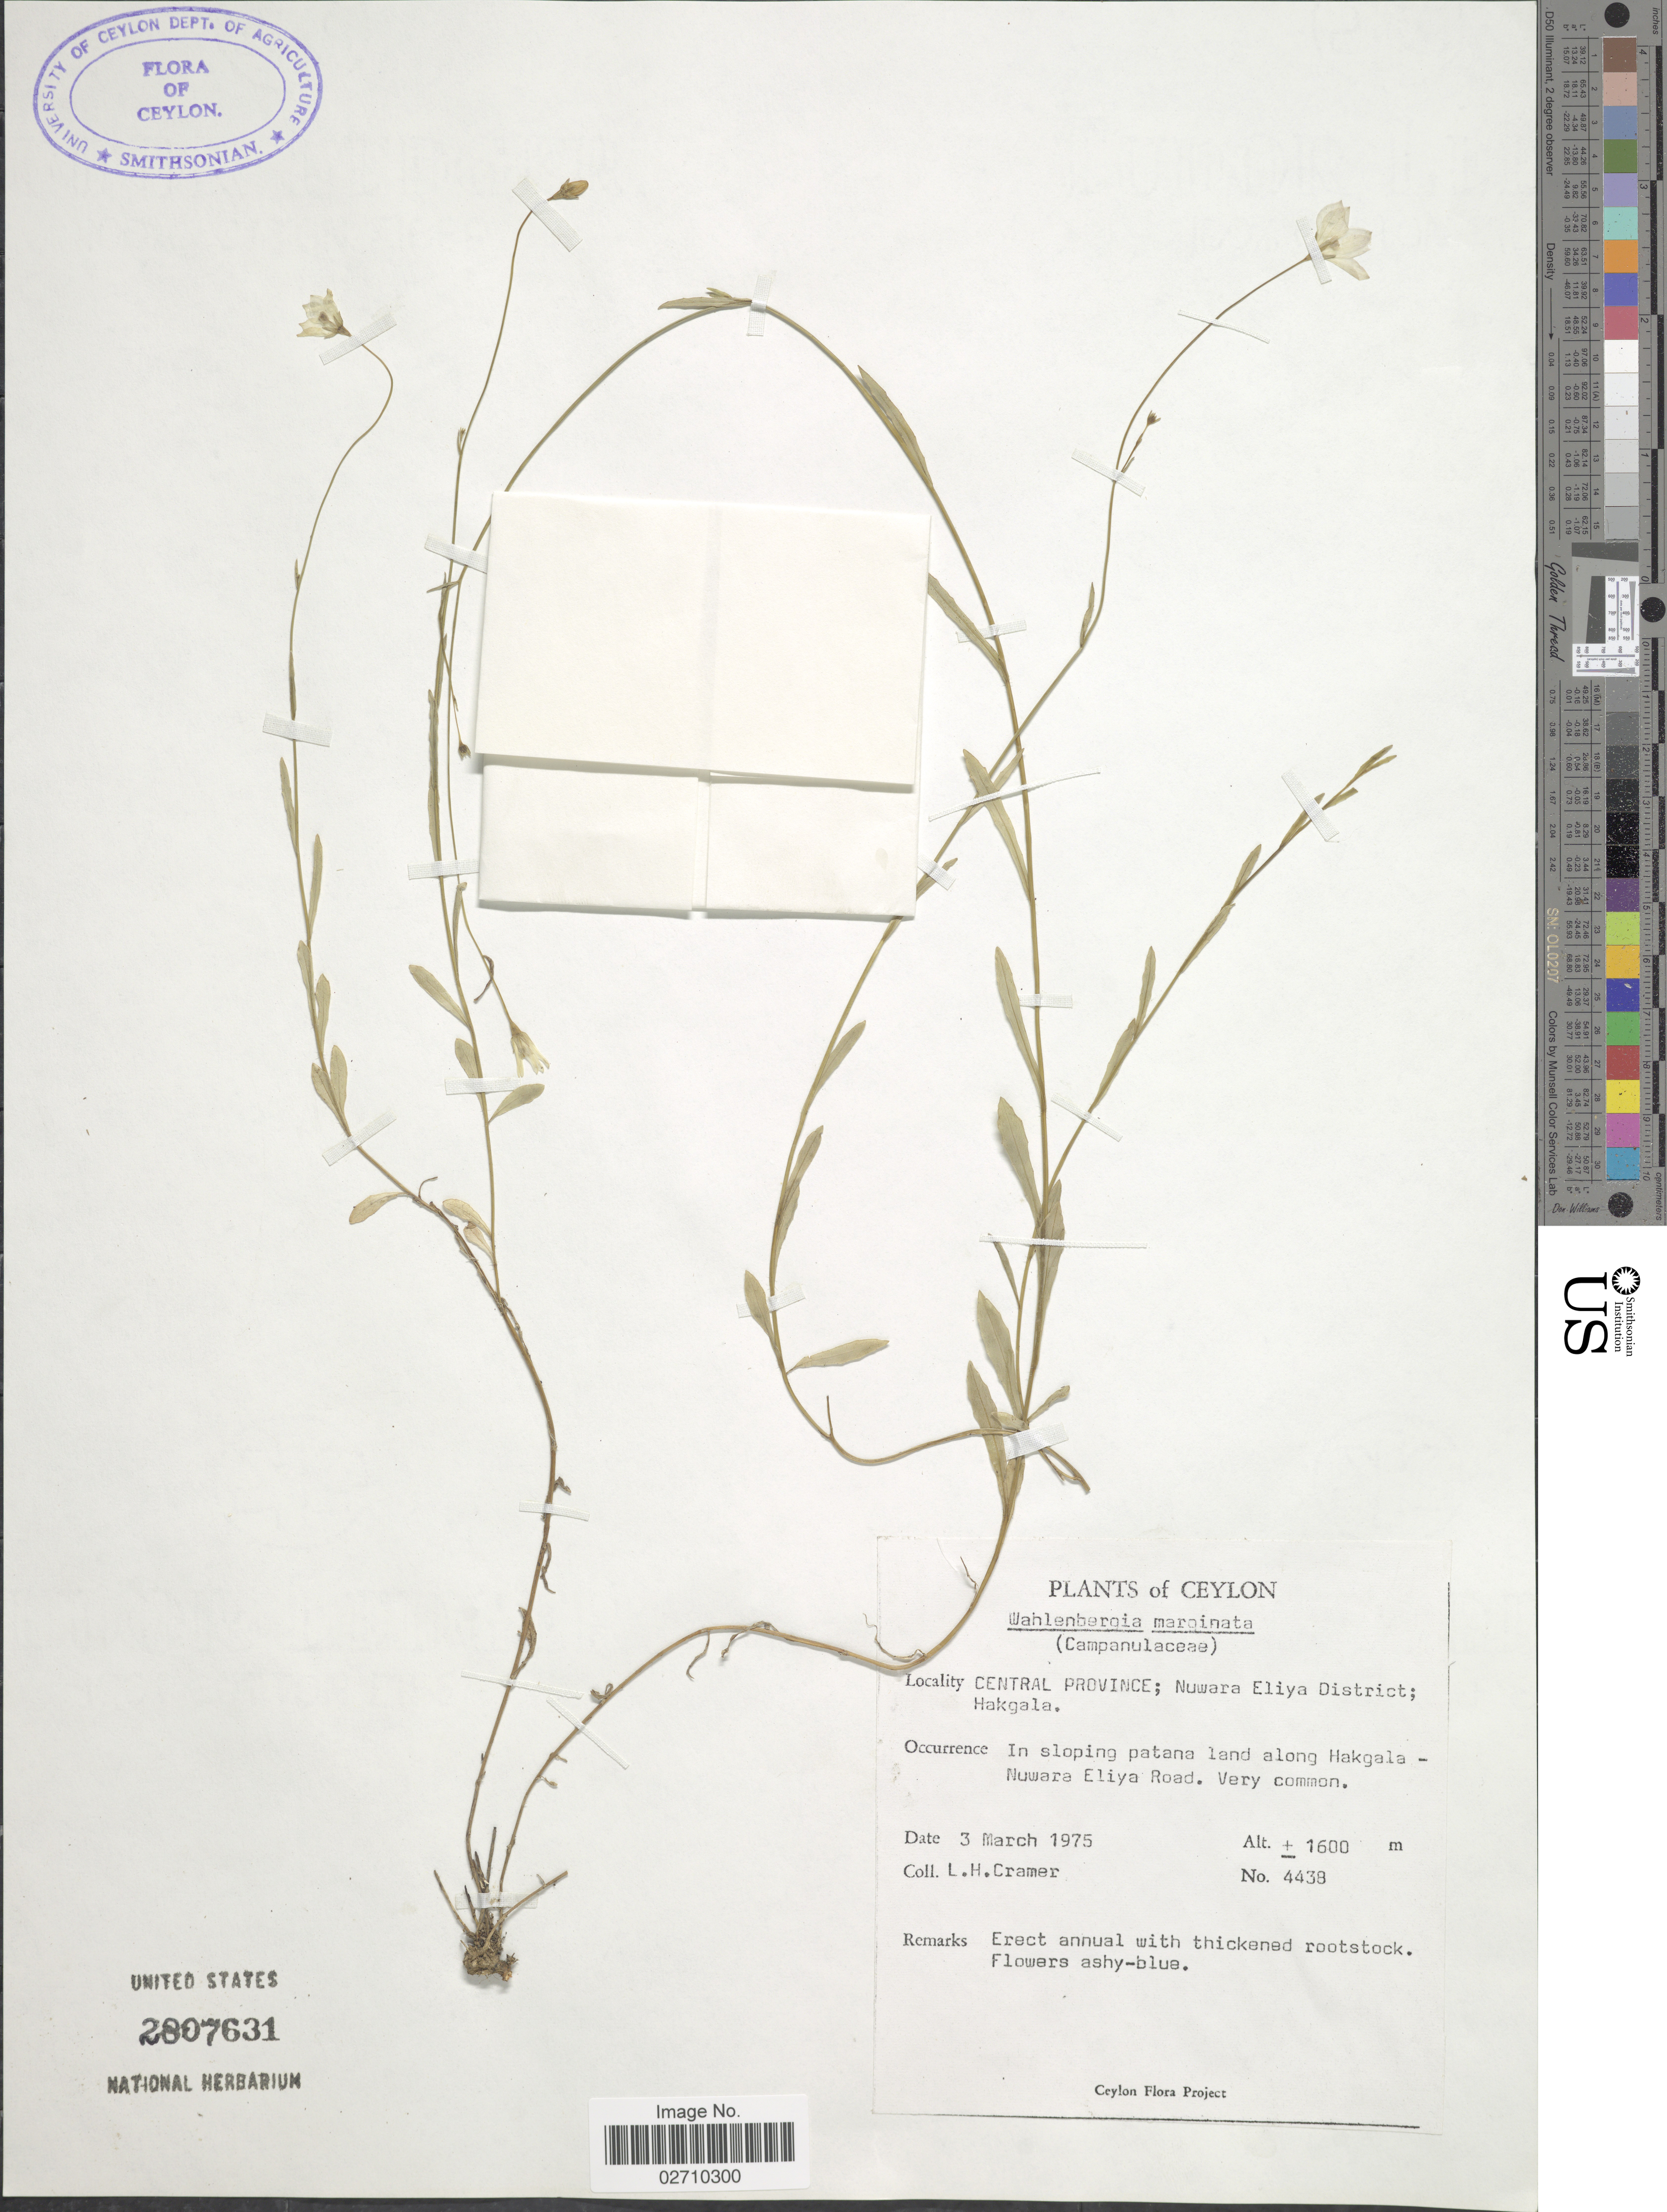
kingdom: Plantae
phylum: Tracheophyta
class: Magnoliopsida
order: Asterales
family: Campanulaceae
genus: Wahlenbergia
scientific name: Wahlenbergia marginata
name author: (Thunb.) A. DC.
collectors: L. H. Cramer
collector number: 4438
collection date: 1975-03-03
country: Sri Lanka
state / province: Central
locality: Ceylon. Nuwara Eliya District; Hakgala. In sloping patana land along Hakgala- Nuwara Eliya Road.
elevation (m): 1600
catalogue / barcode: US 2807631